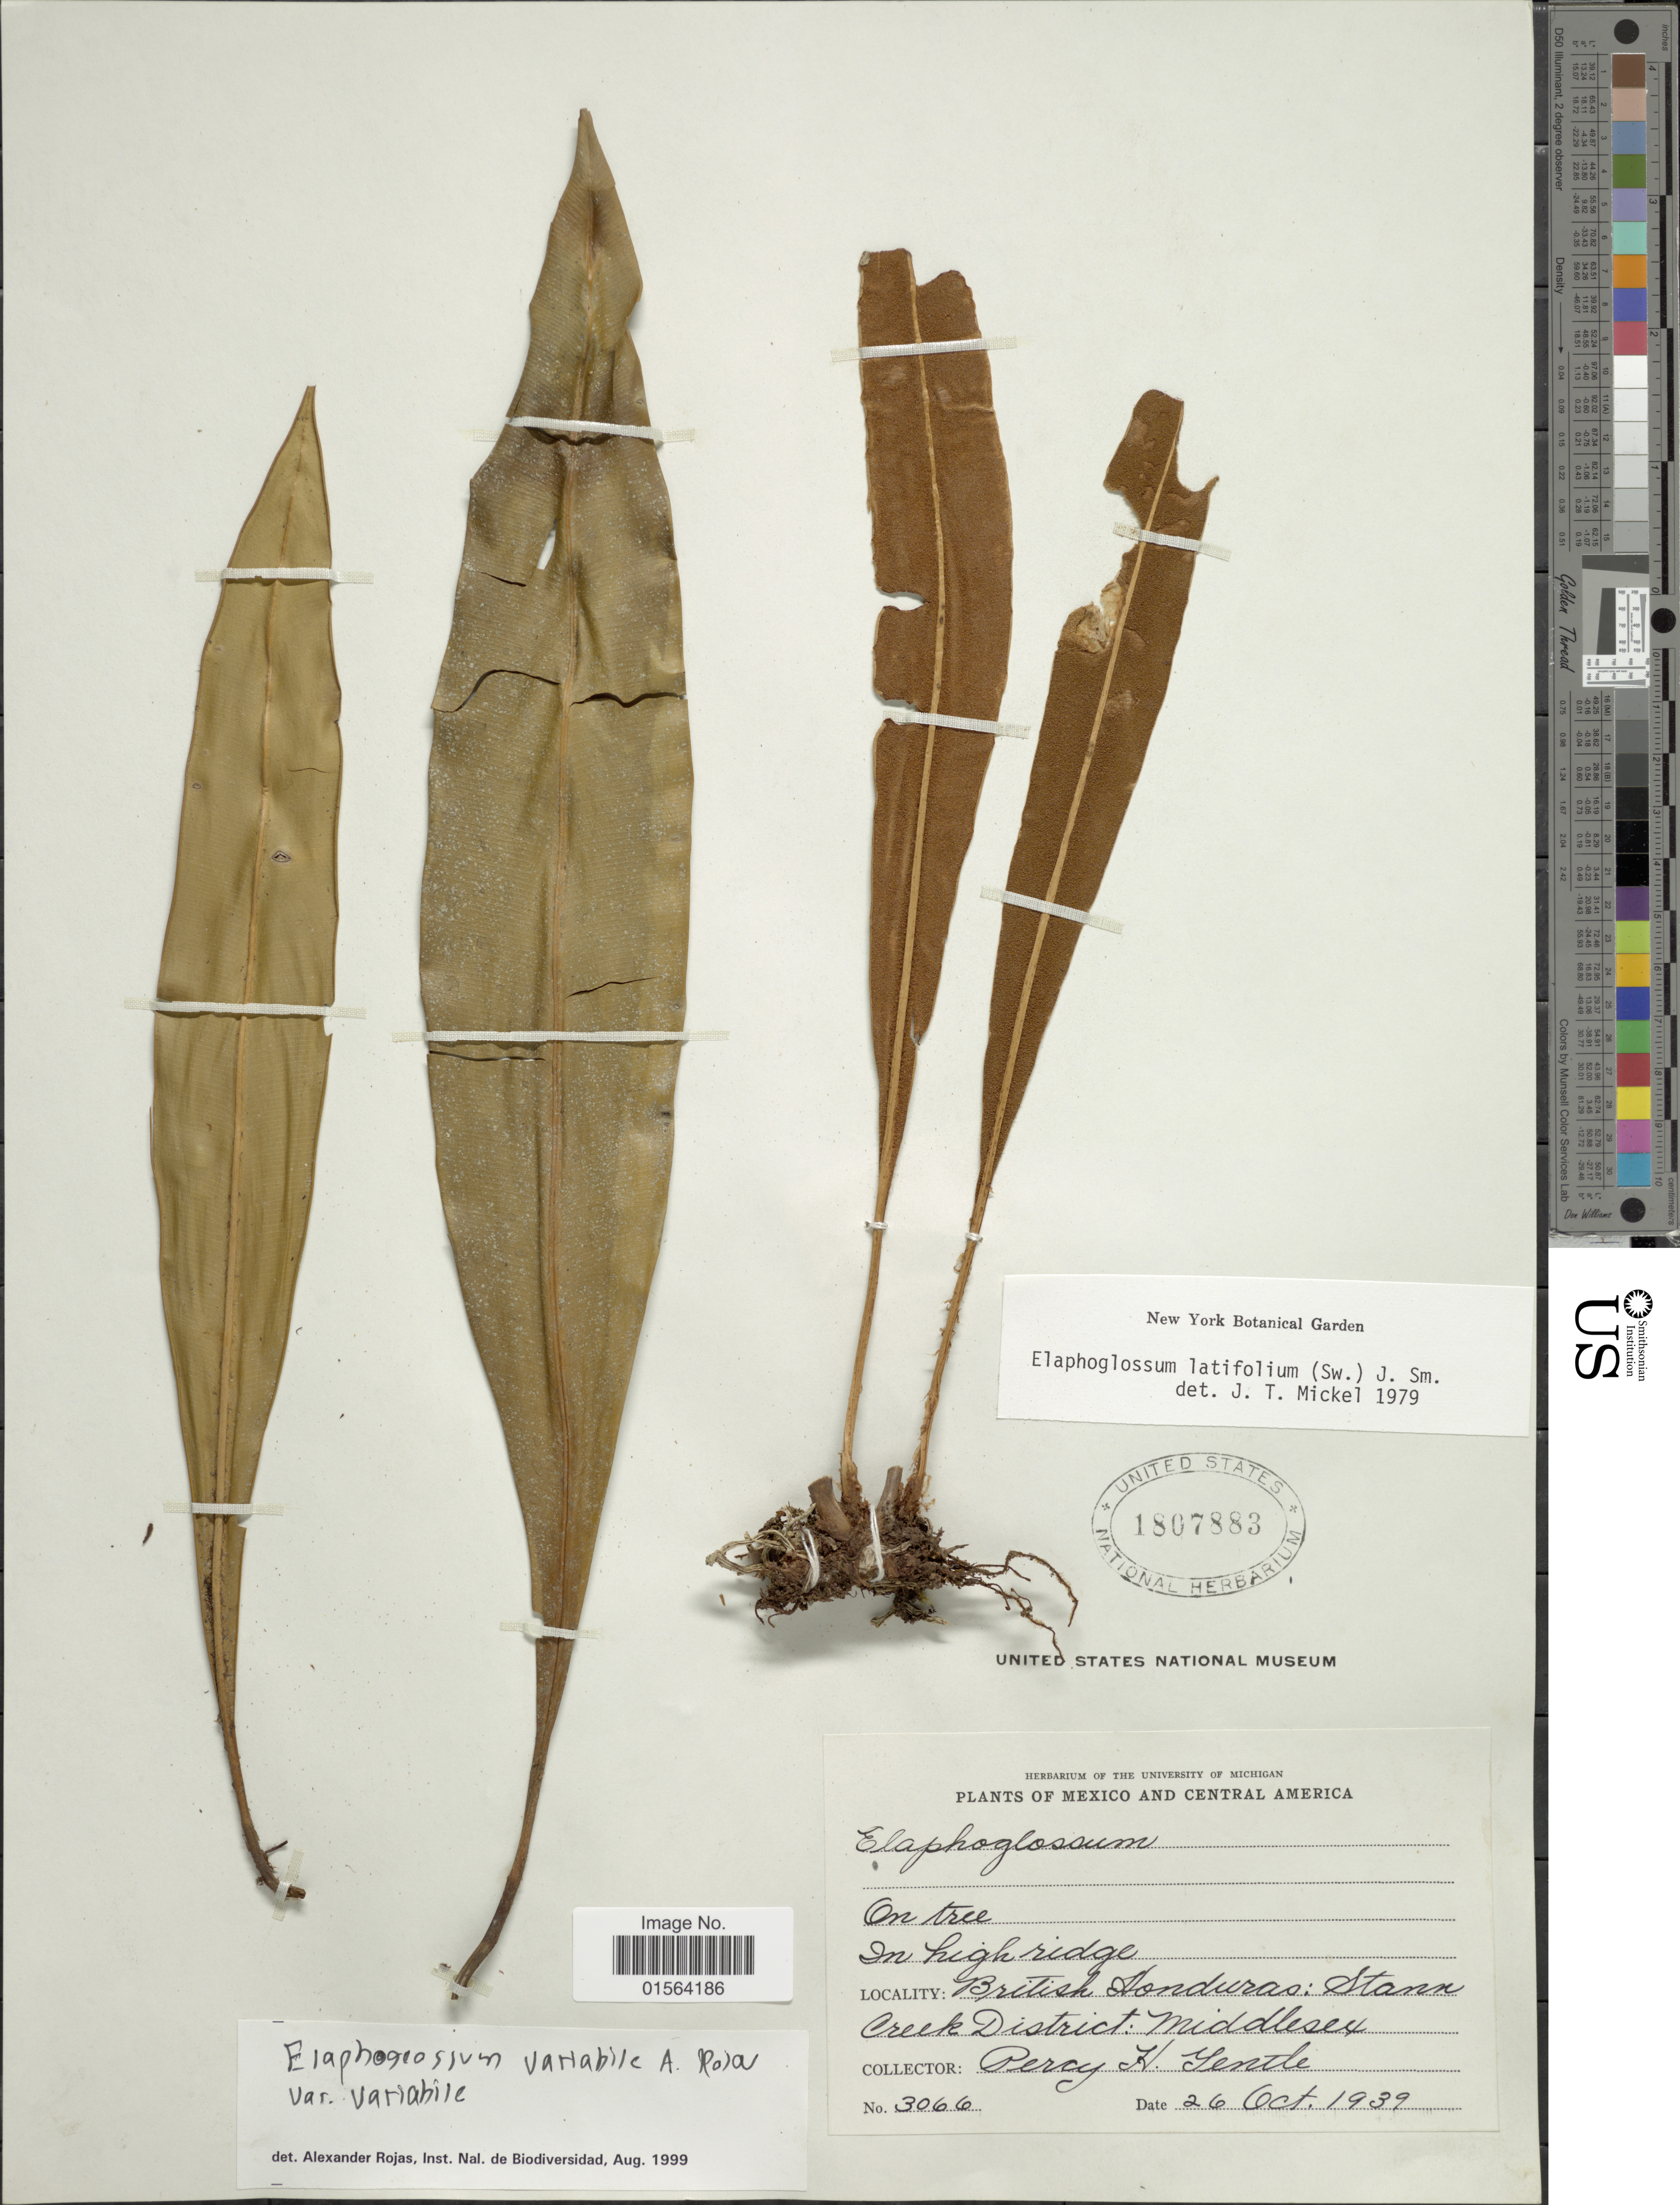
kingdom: Plantae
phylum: Tracheophyta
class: Polypodiopsida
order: Polypodiales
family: Dryopteridaceae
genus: Elaphoglossum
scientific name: Elaphoglossum latifolium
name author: (Sw.) J. Sm.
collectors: P. H. Gentle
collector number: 3066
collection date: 1939-10-26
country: Belize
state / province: Stann Creek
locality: British Honduras: Stann Creek District: Middlesex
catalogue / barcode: US 1807883